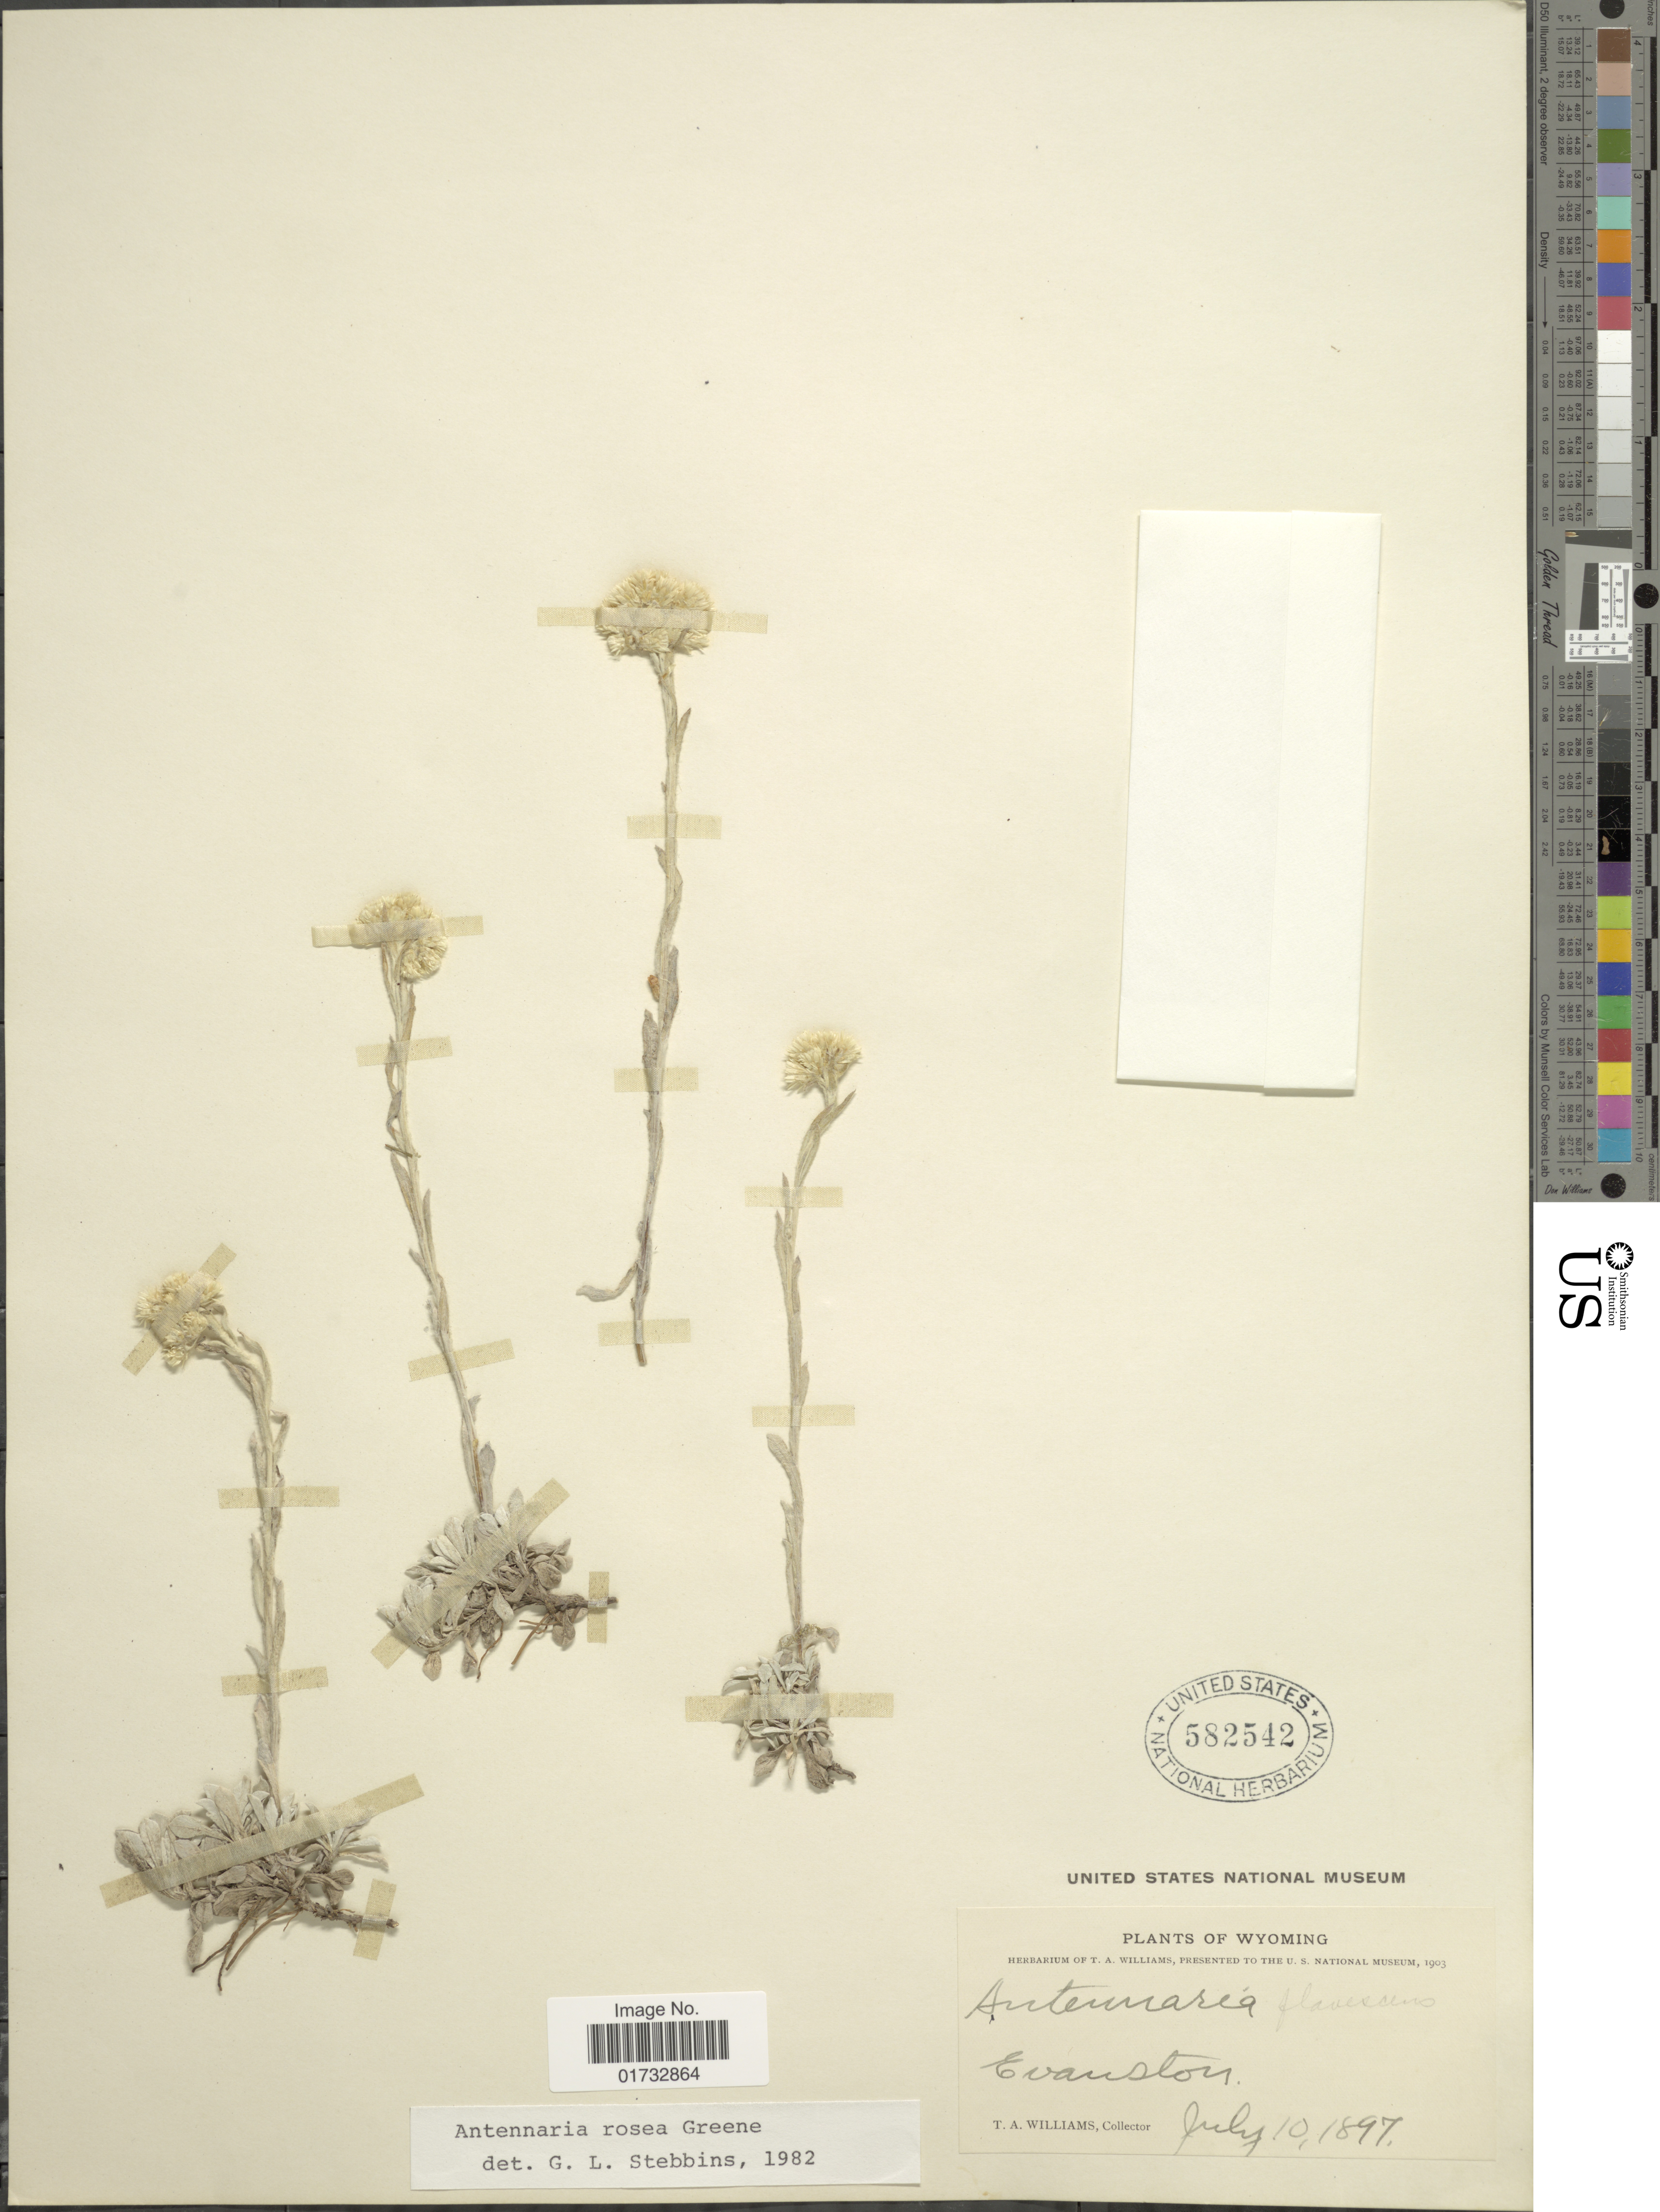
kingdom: Plantae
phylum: Tracheophyta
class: Magnoliopsida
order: Asterales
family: Asteraceae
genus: Antennaria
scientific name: Antennaria rosea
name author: Greene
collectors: T. A. Williams (herbarium)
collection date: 1897-07-10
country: United States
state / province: Wyoming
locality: Evanston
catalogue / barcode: US 582542